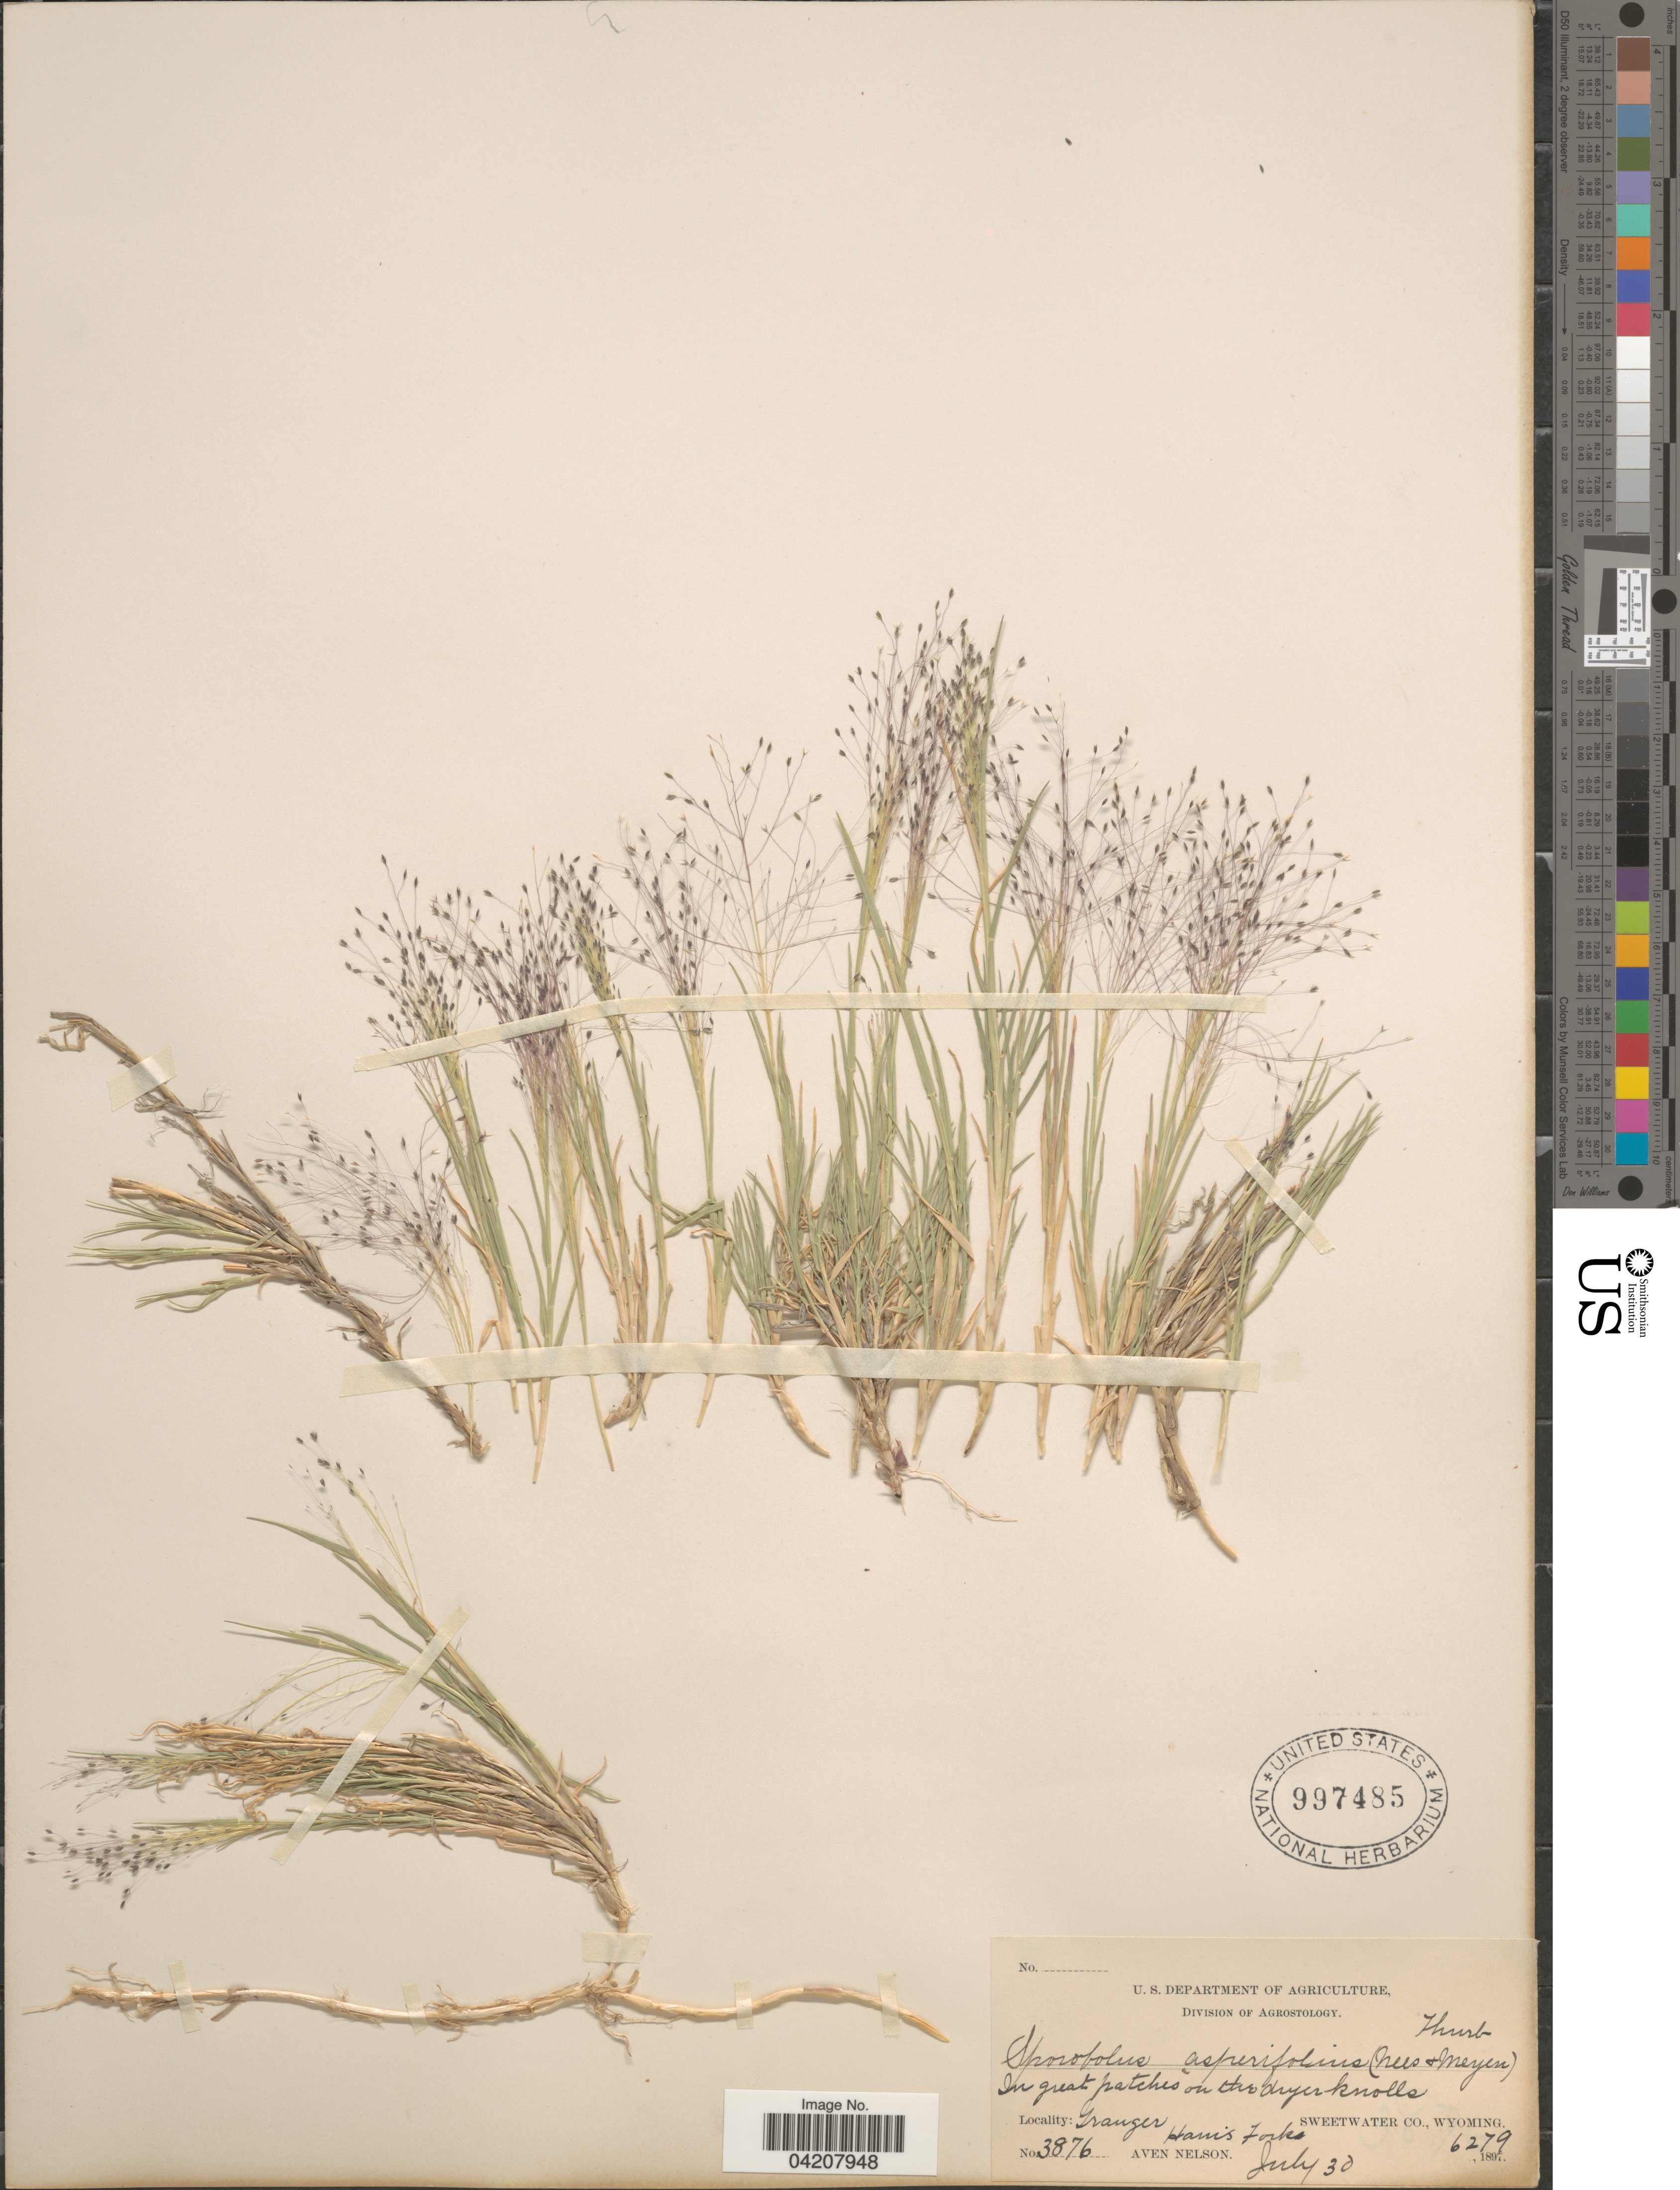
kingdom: Plantae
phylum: Tracheophyta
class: Liliopsida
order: Poales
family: Poaceae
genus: Muhlenbergia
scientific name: Muhlenbergia asperifolia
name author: (Nees & Meyen ex Trin.) Parodi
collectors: A. Nelson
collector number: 3876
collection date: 1897-07-30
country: United States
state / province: Wyoming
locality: Granger Ham's Forks. Sweetwater Co.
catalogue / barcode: US 997485